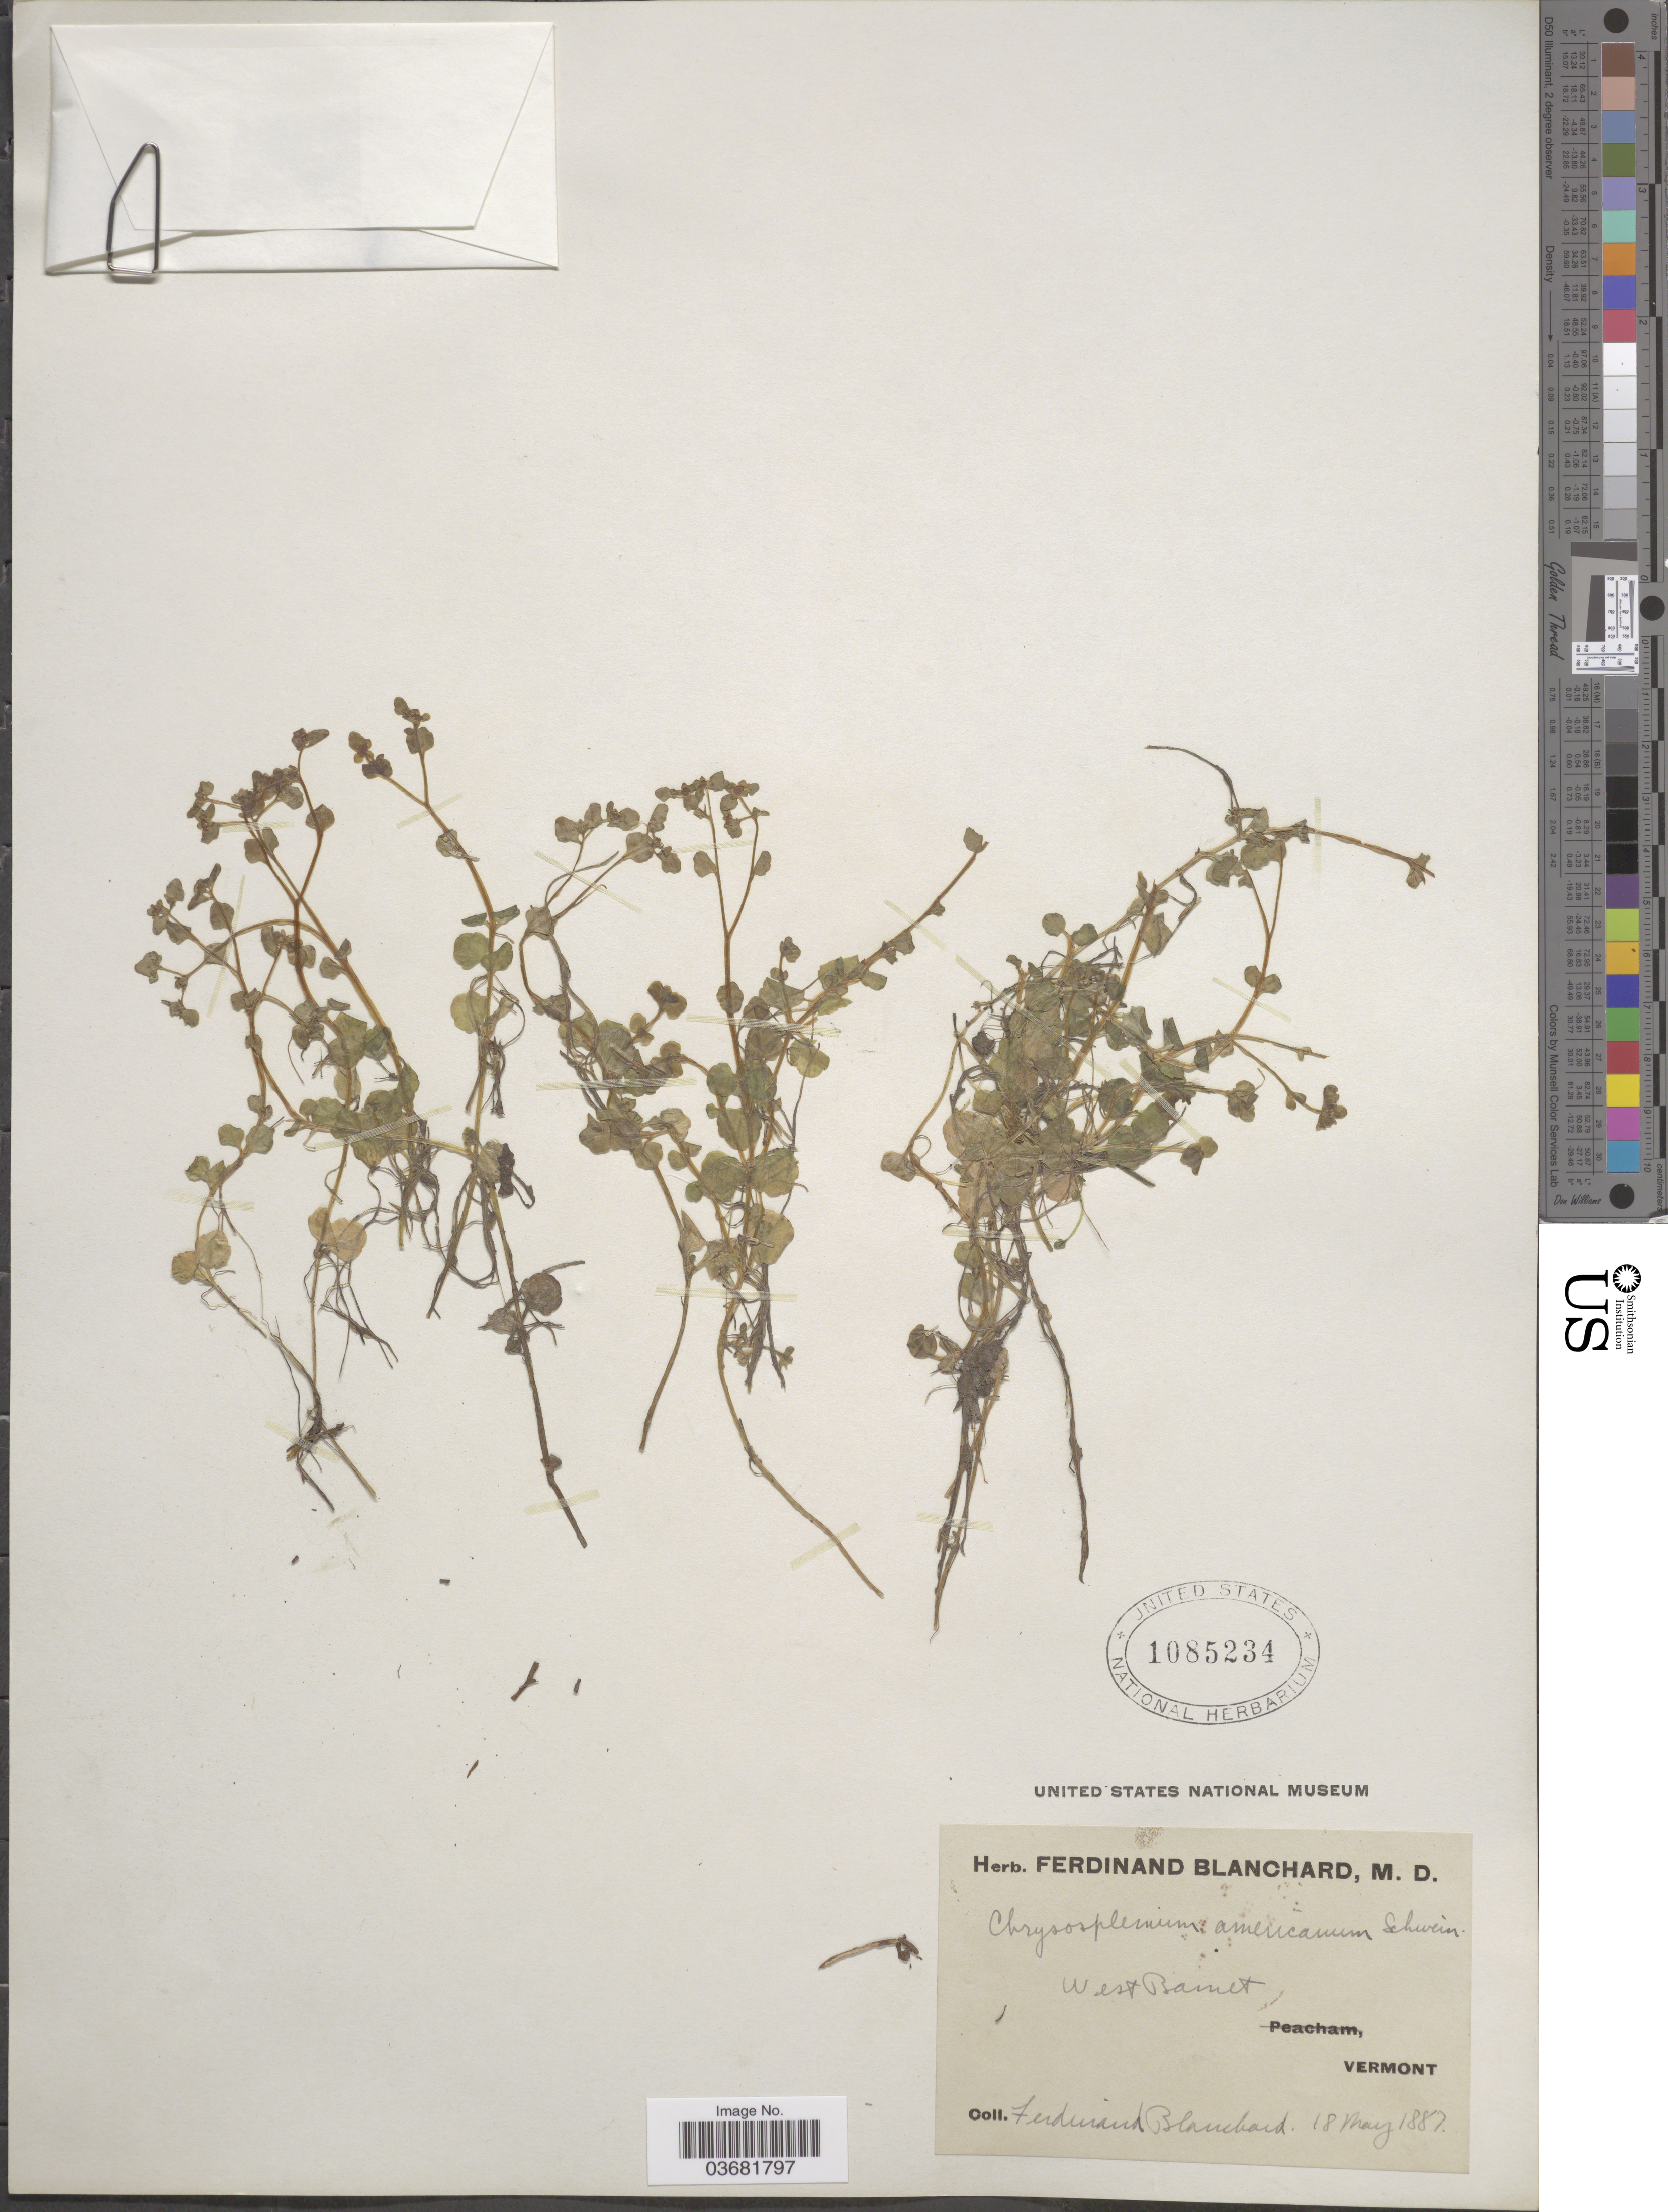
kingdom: Plantae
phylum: Tracheophyta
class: Magnoliopsida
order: Saxifragales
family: Saxifragaceae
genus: Chrysosplenium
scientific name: Chrysosplenium americanum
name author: Schwein.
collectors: F. Blanchard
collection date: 1887-05-18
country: United States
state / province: Vermont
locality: West Bainet.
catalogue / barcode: US 1085234